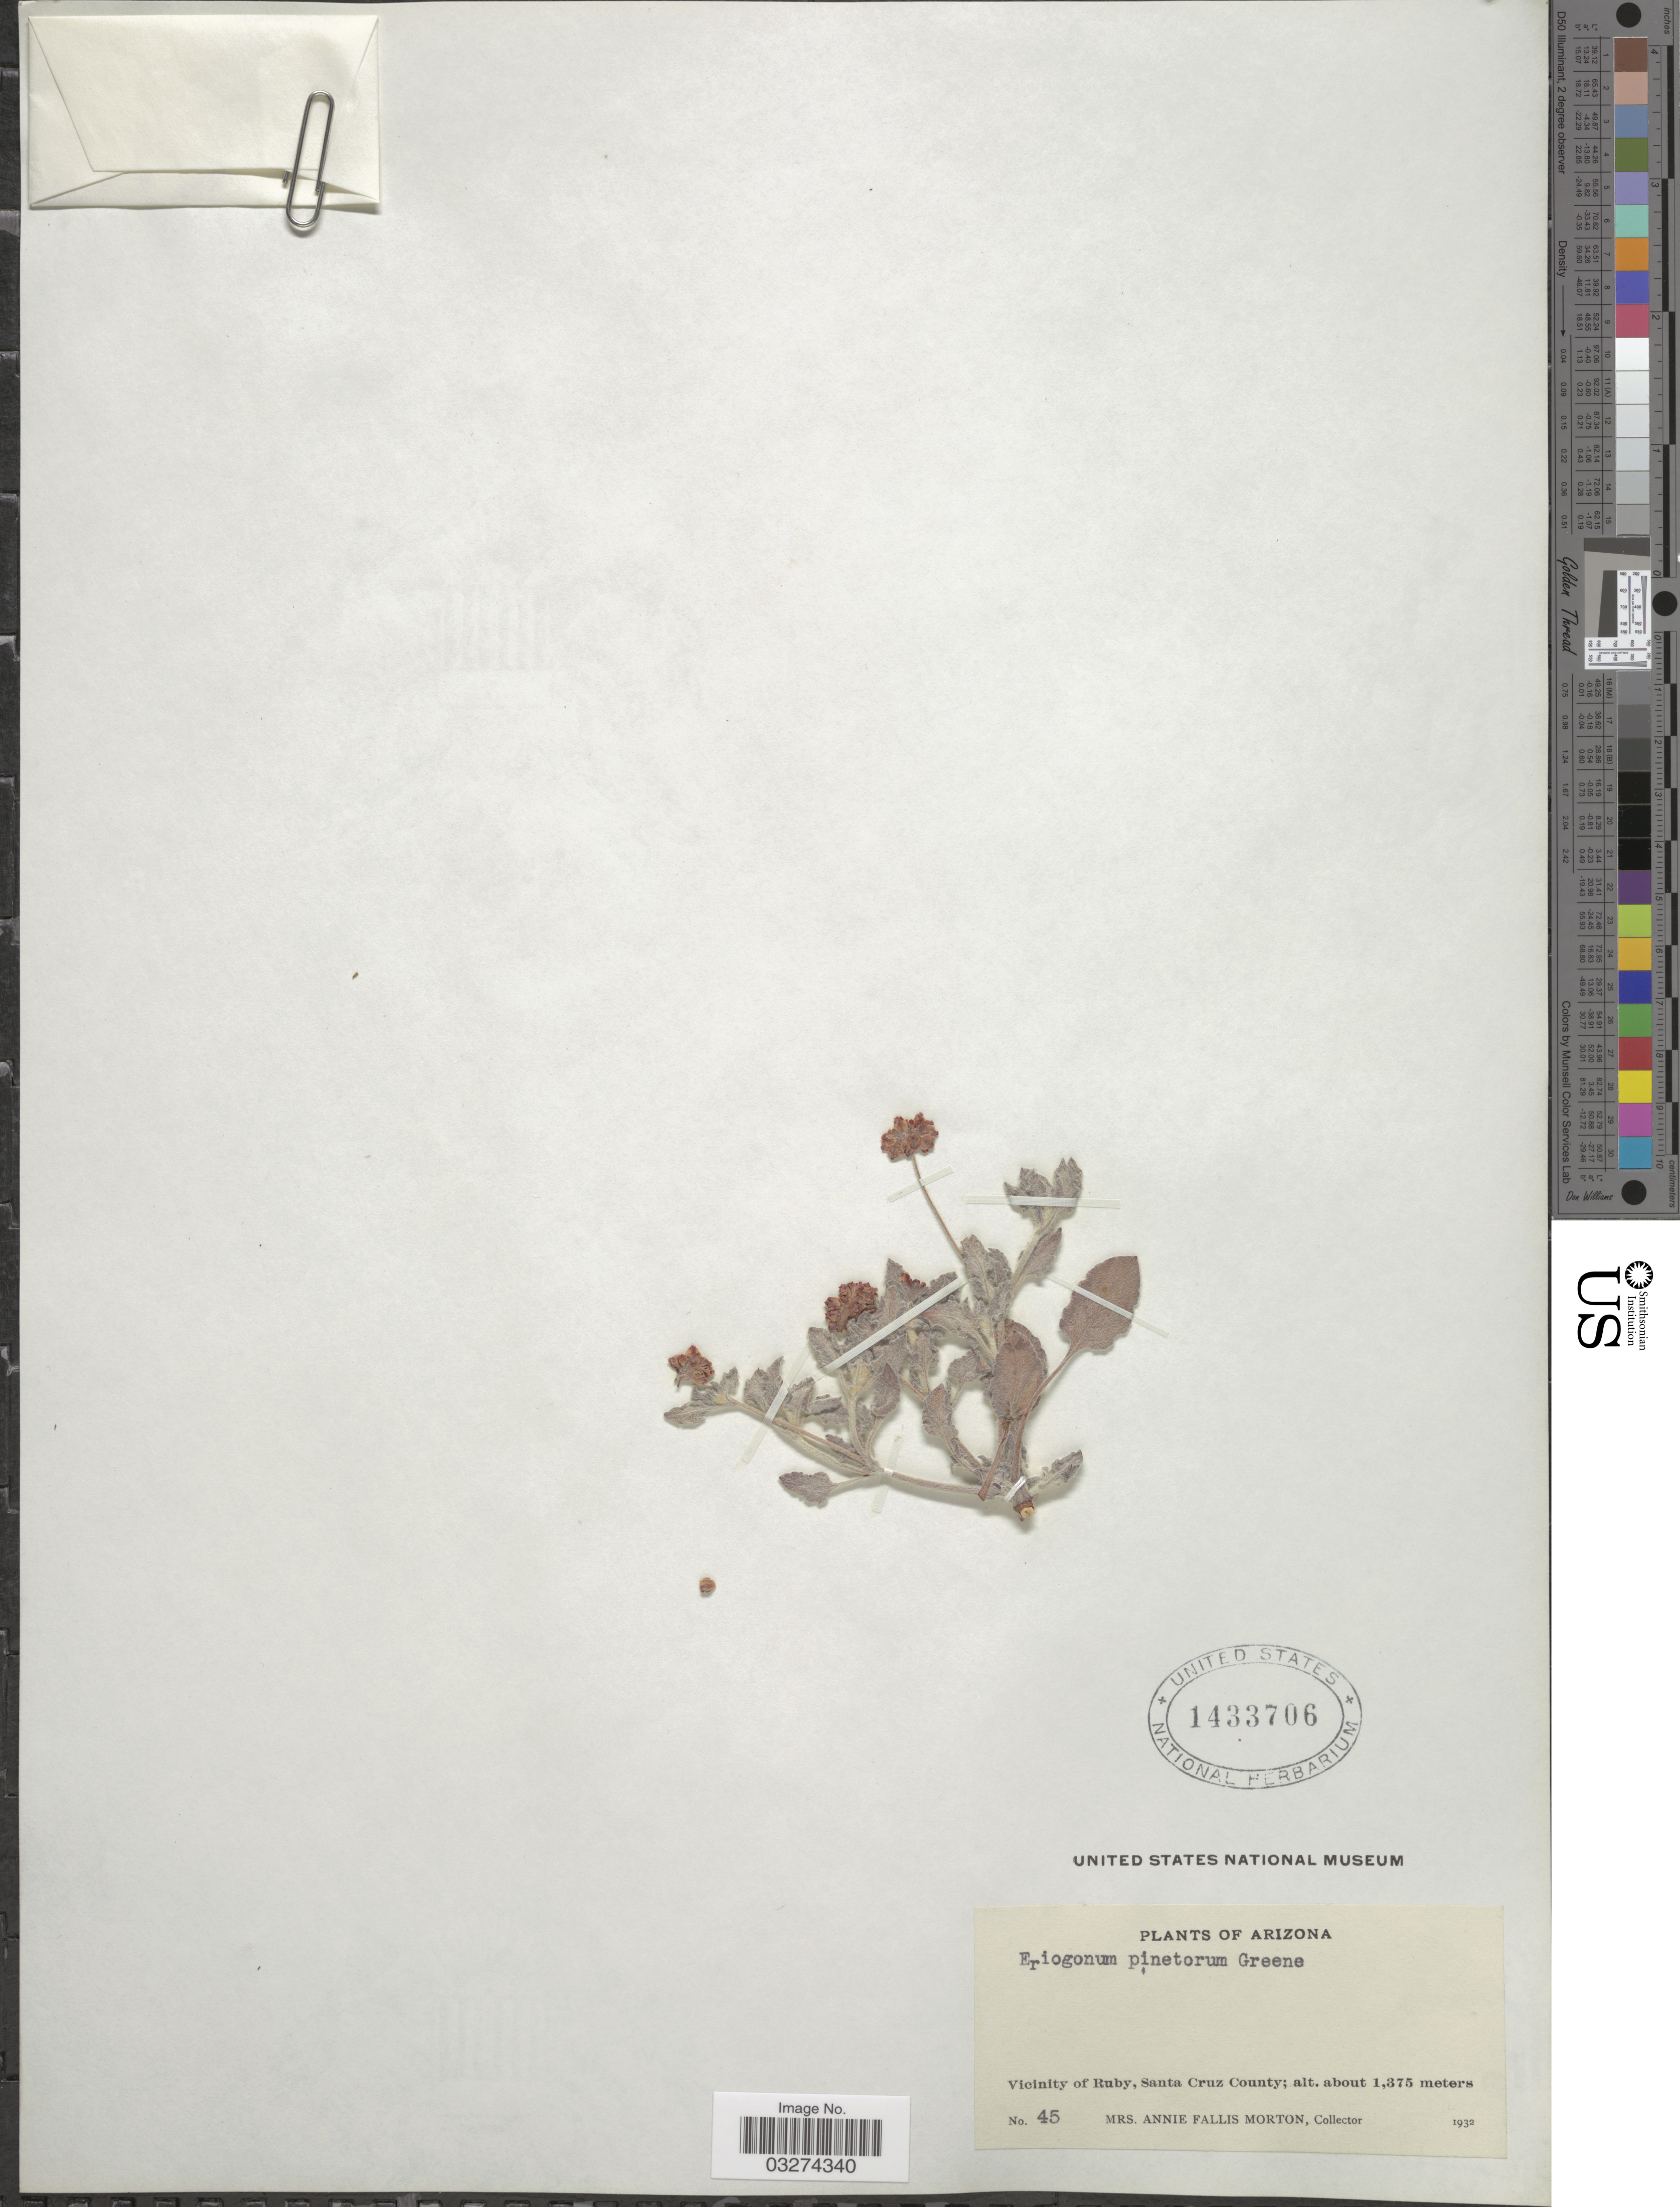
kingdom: Plantae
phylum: Tracheophyta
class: Magnoliopsida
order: Caryophyllales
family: Polygonaceae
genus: Eriogonum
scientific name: Eriogonum abertianum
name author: Torr.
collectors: A. F. Morton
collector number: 45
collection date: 1932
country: United States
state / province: Arizona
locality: Vicinity of Ruby, Santa Cruz County.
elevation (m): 1375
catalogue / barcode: US 1433706